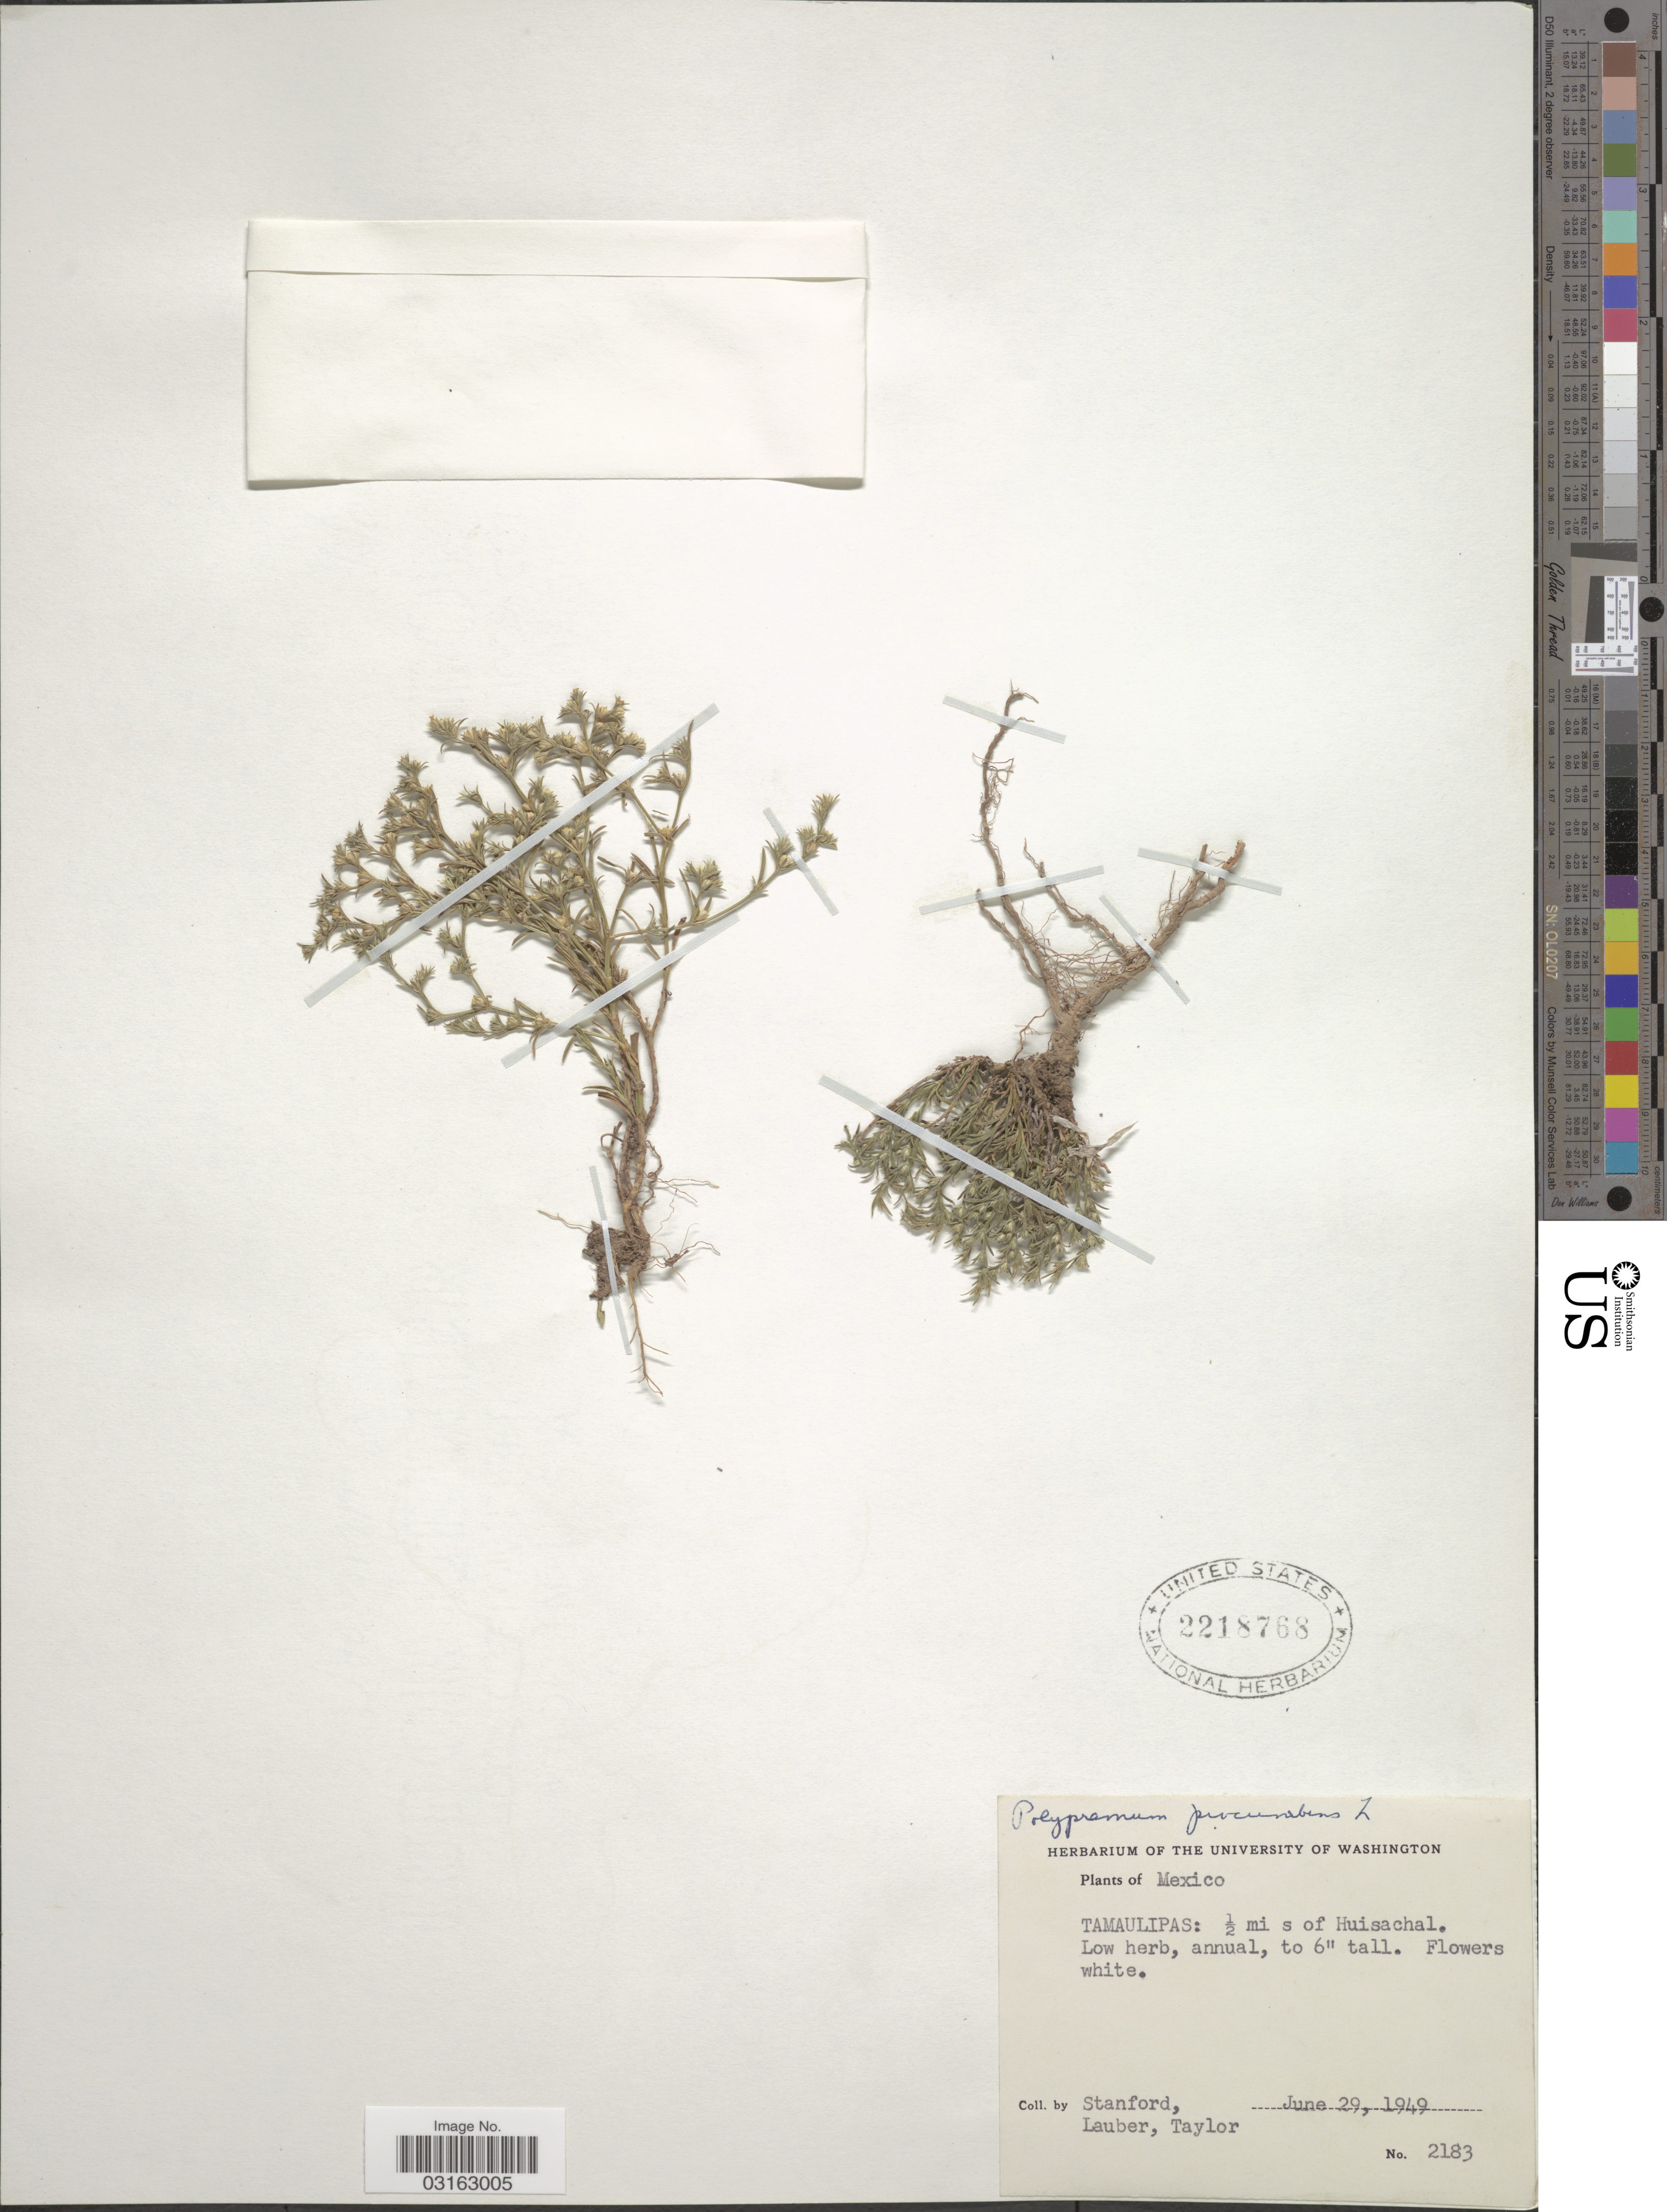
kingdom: Plantae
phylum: Tracheophyta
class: Magnoliopsida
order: Lamiales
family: Tetrachondraceae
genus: Polypremum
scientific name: Polypremum procumbens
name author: L.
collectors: -. Stanford, Lauber, -- & -. Taylor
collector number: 2183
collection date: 1949-06-29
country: Mexico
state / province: Tamaulipas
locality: ½ mi s of Huisachal.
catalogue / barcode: US 2218768